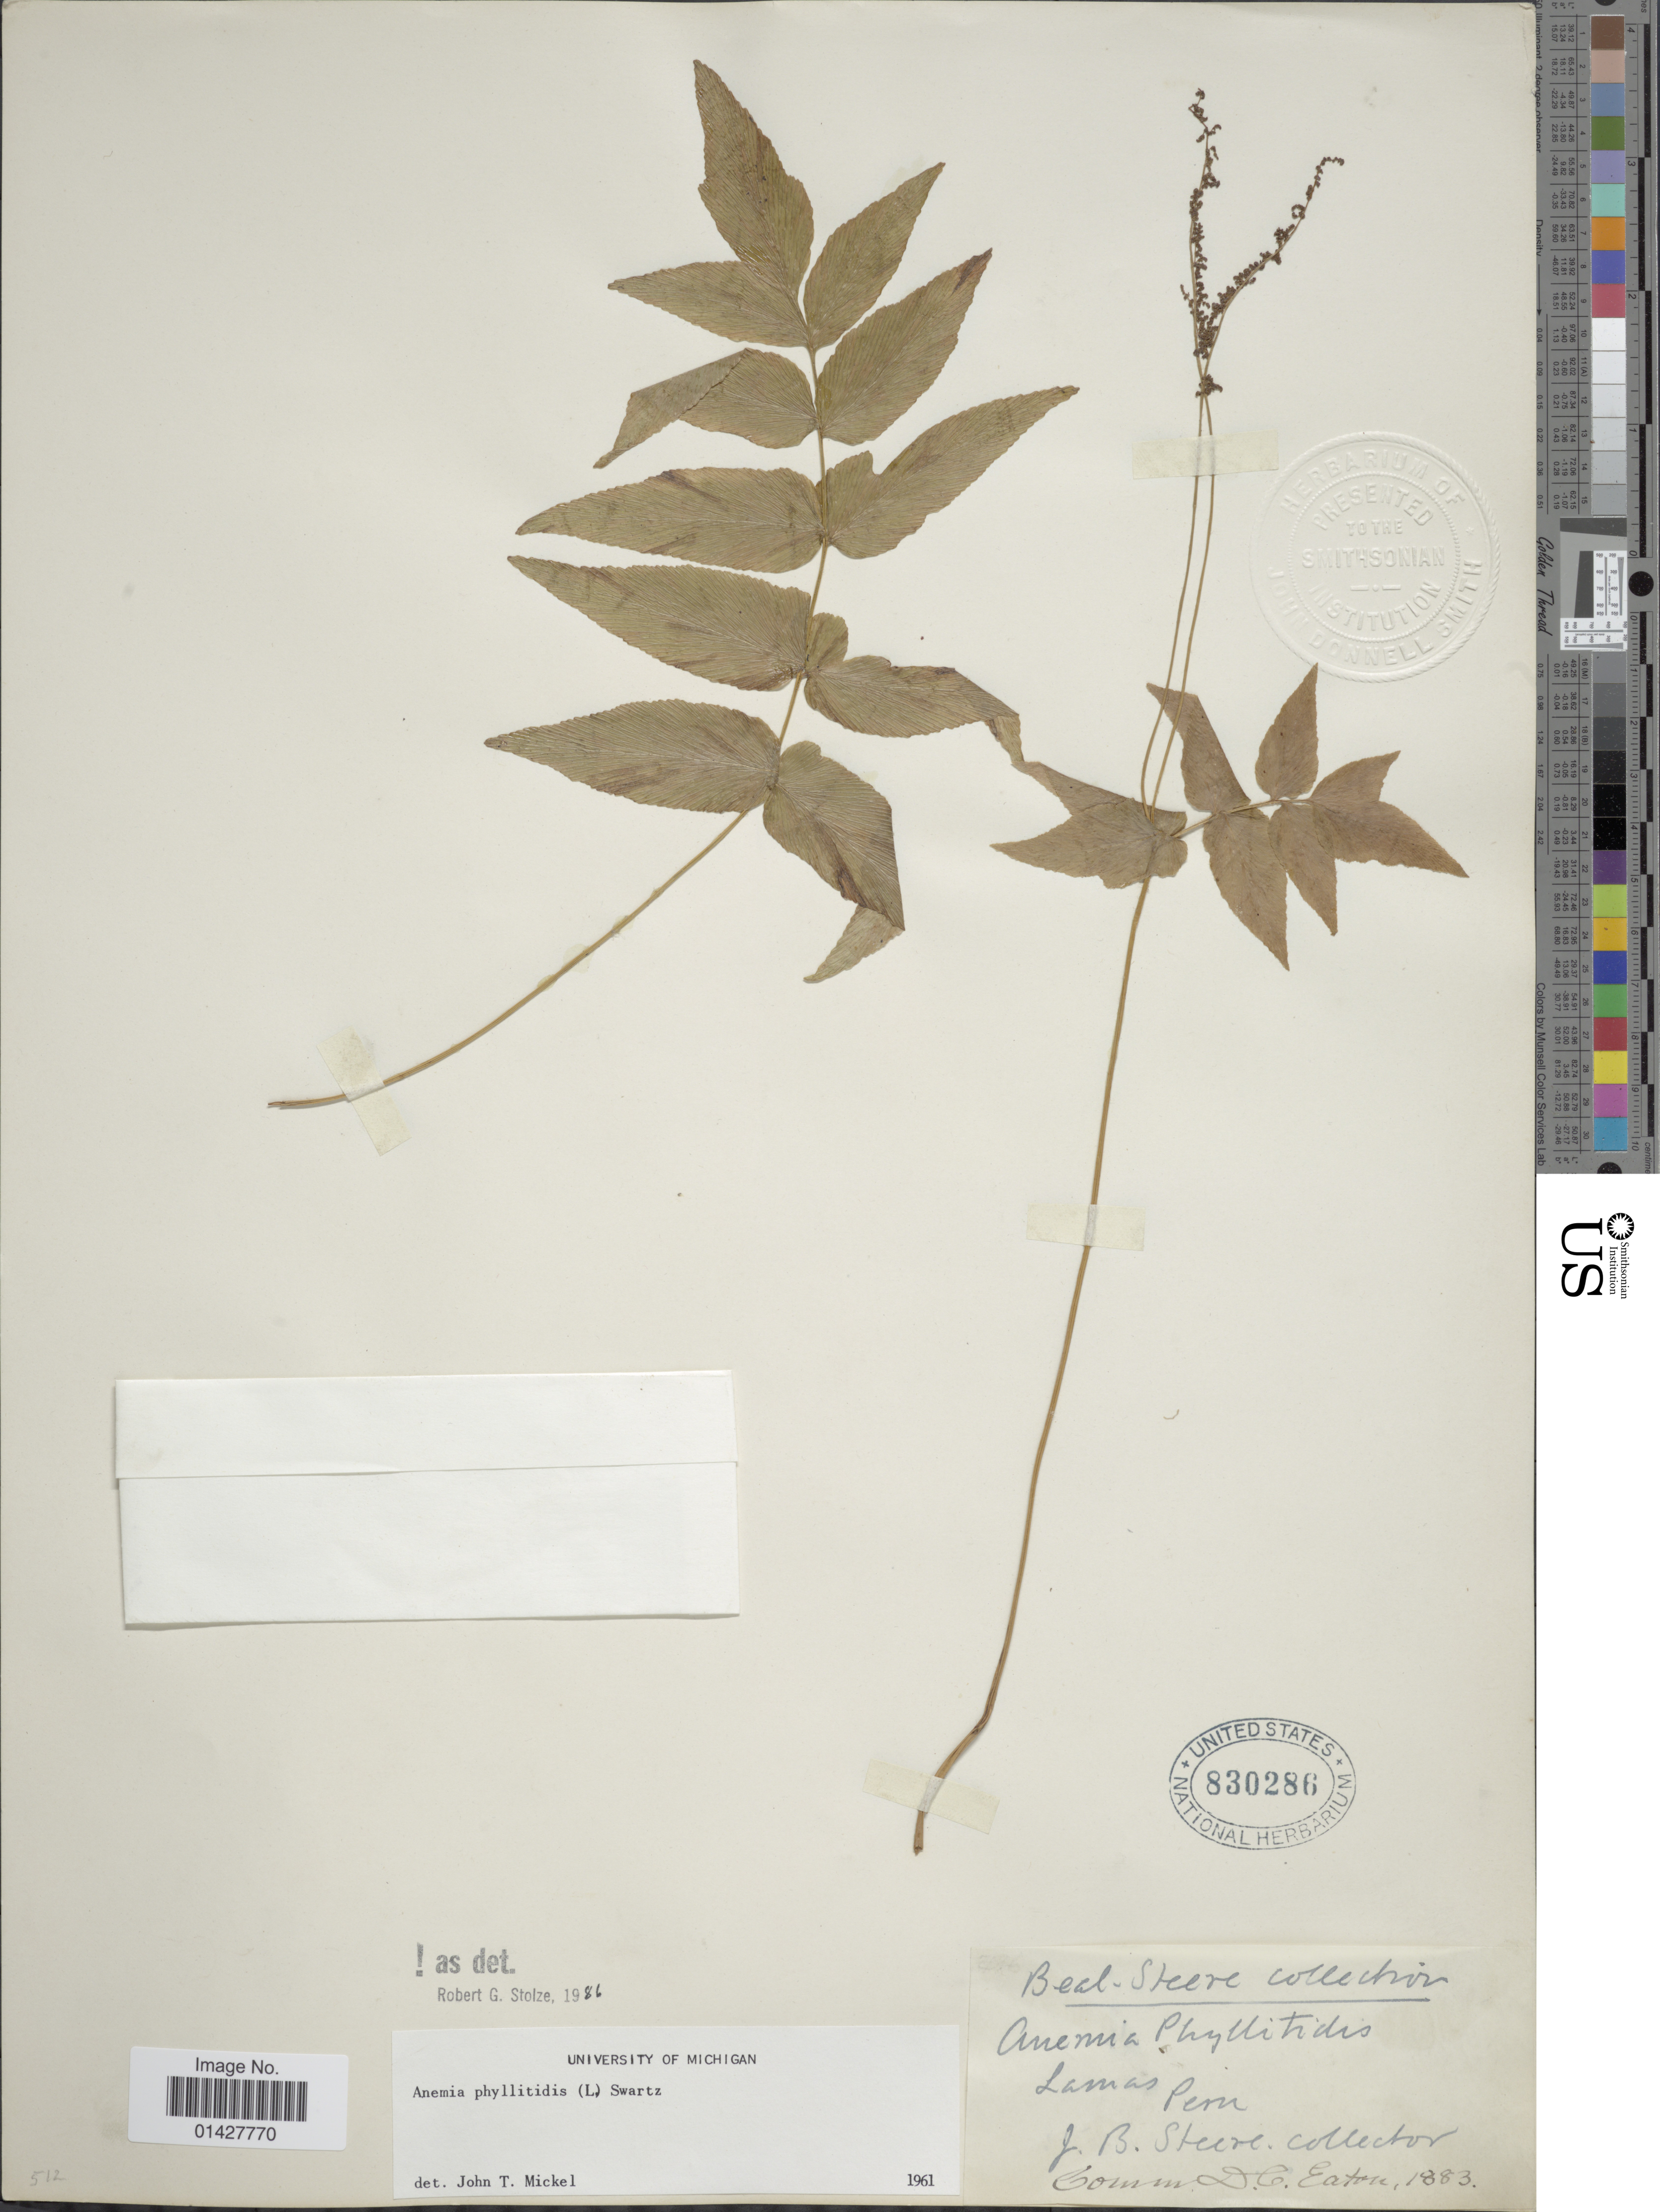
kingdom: Plantae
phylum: Tracheophyta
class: Polypodiopsida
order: Schizaeales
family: Anemiaceae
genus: Anemia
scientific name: Anemia phyllitidis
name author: (L.) Sw.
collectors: J. B. Steere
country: Peru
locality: Lamas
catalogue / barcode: US 830286